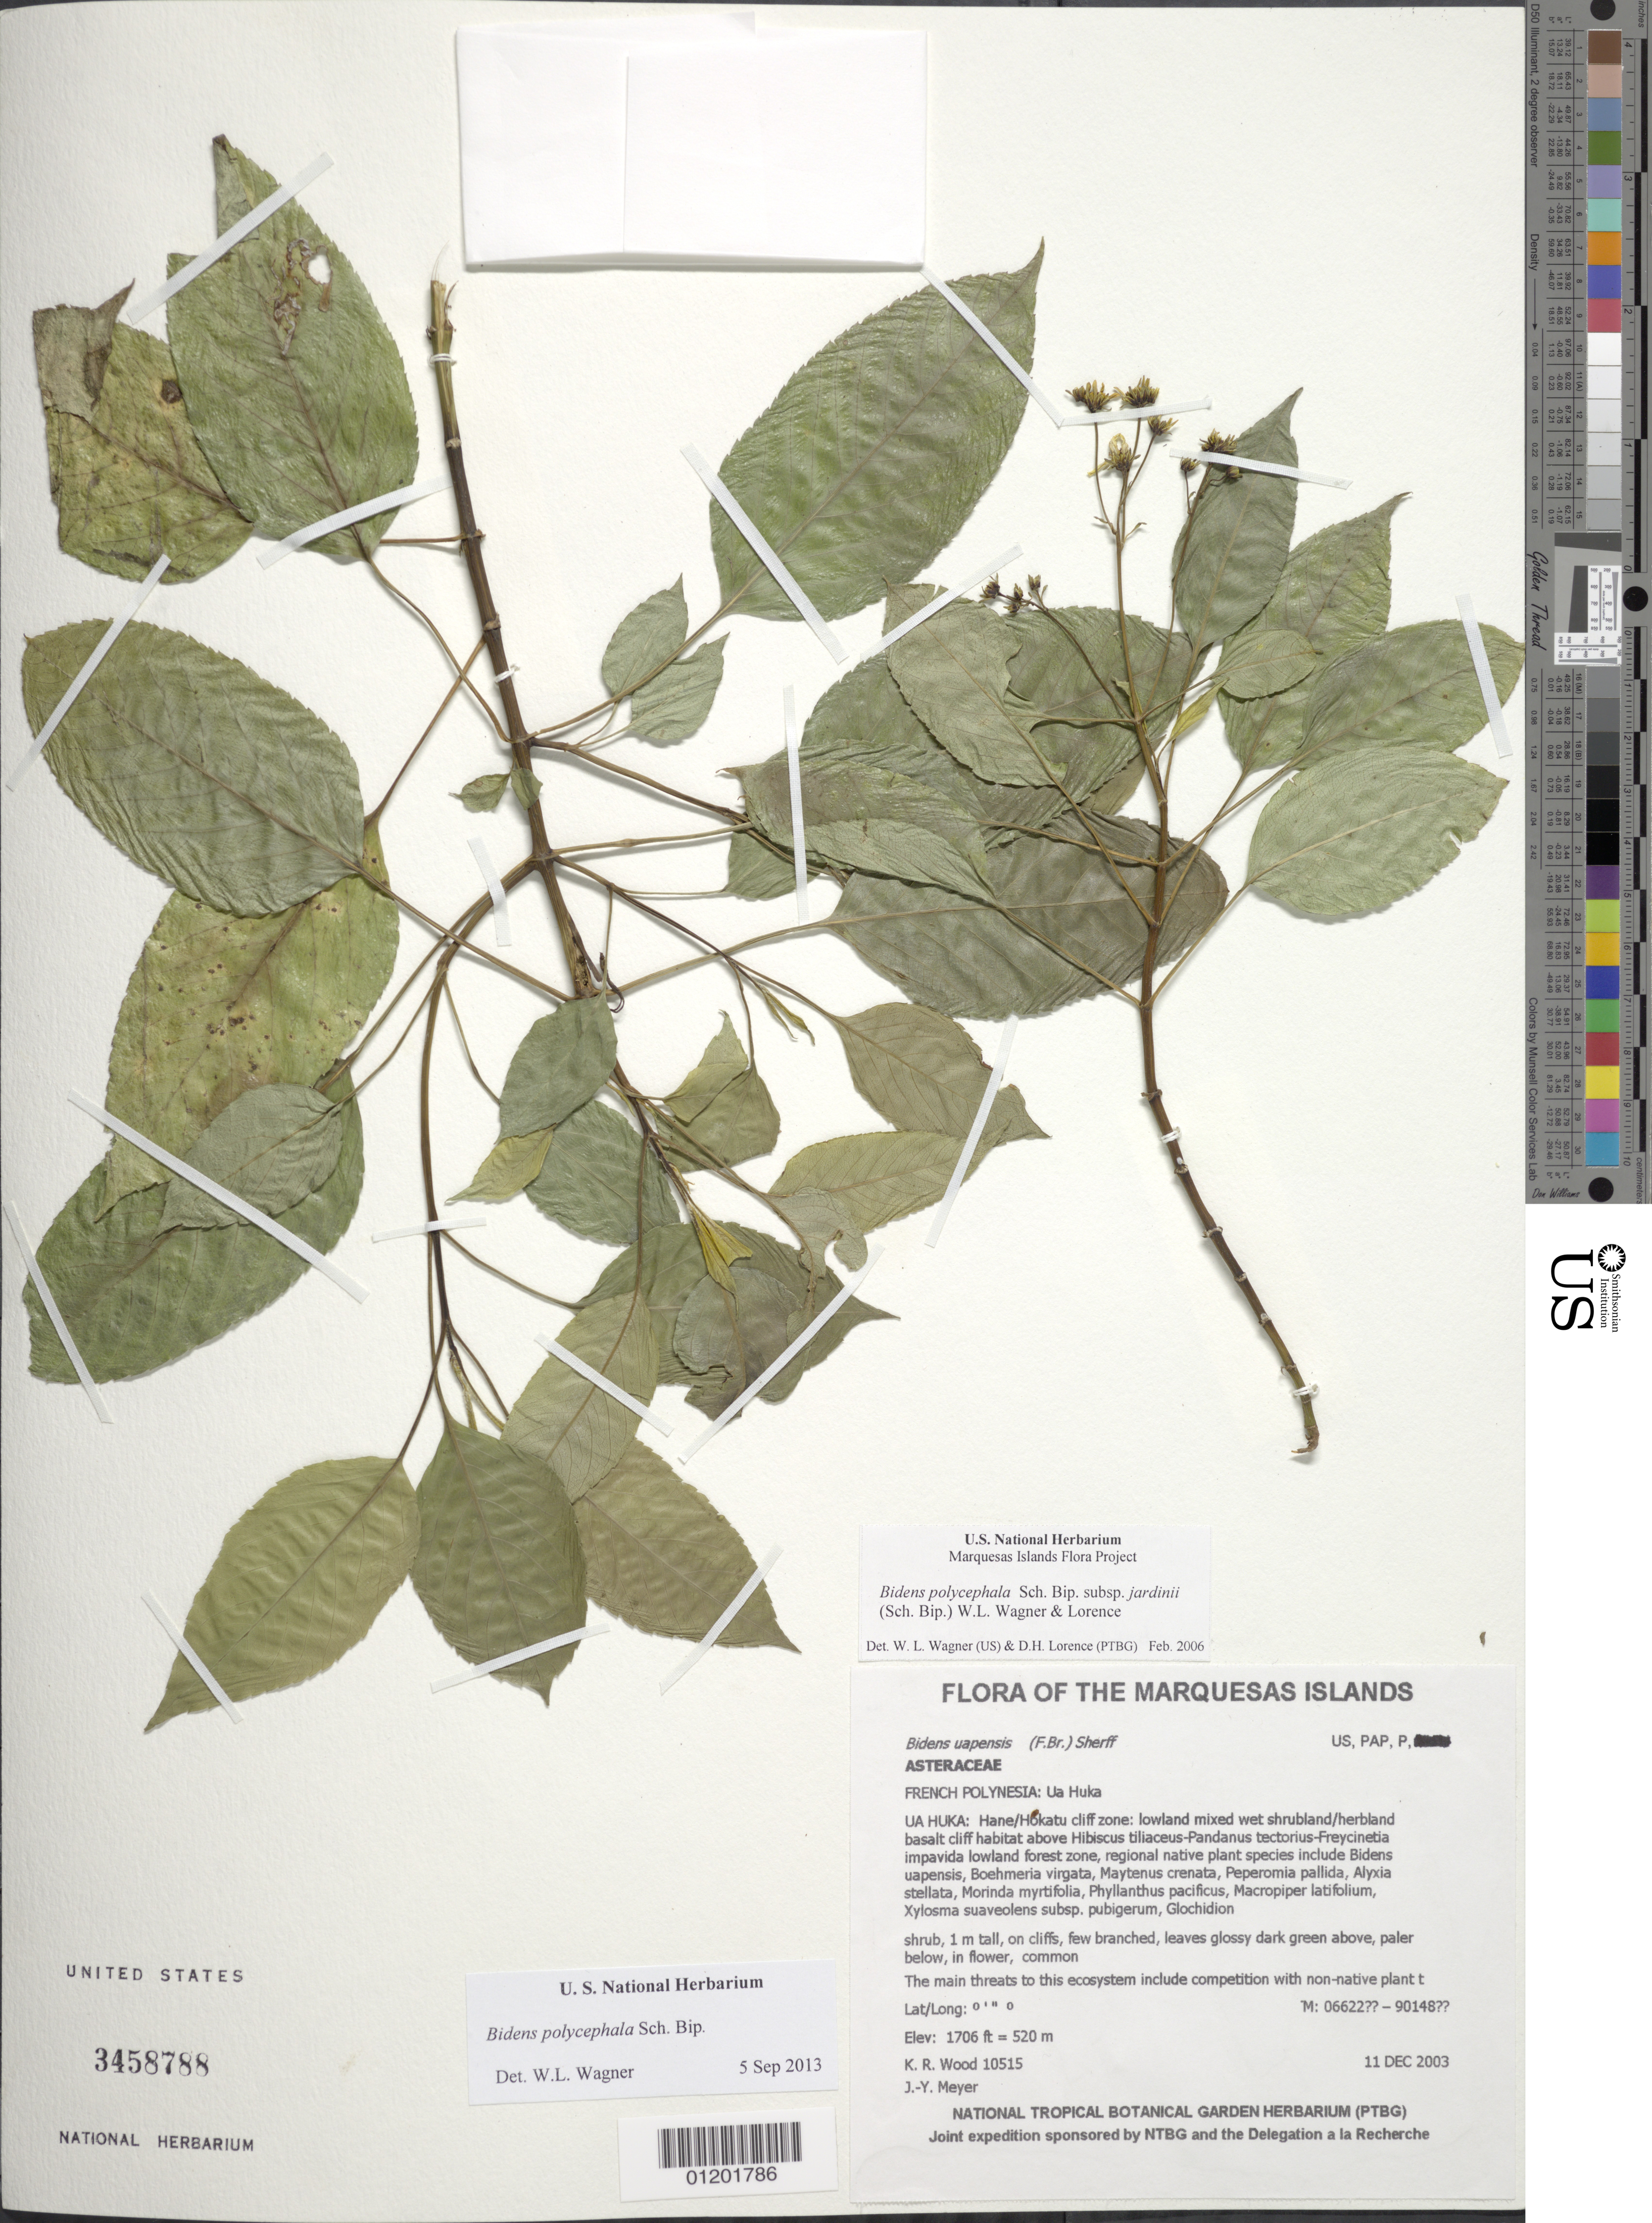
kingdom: Plantae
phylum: Tracheophyta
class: Magnoliopsida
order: Asterales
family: Asteraceae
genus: Bidens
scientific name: Bidens polycephala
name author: Sch. Bip.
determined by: Wagner, W. L., (BOT), Smithsonian Institution - National Museum of Natural History (UNITED STATES)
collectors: K. R. Wood & J.-Y. Meyer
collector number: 10515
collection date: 2003-12-11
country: French Polynesia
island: Ua Huka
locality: Hane/Hokatu cliff zone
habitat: Cliff zone, E aspect, steep slope, scattered, mesic to wet; lowland mixed wet shrubland/herbland basalt cliff habitat above Hibiscus tiliaceus-Pandanus tectorius-Freycinetia impavida lowland forest zone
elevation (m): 520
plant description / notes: Psidium guajava, Ageratum conyzoides, Zingiber zerumbet, Paspalum conjugatum, Coffea arabica, Oplismenus compositus, and Kyllinga brevifolia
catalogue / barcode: US 3458788